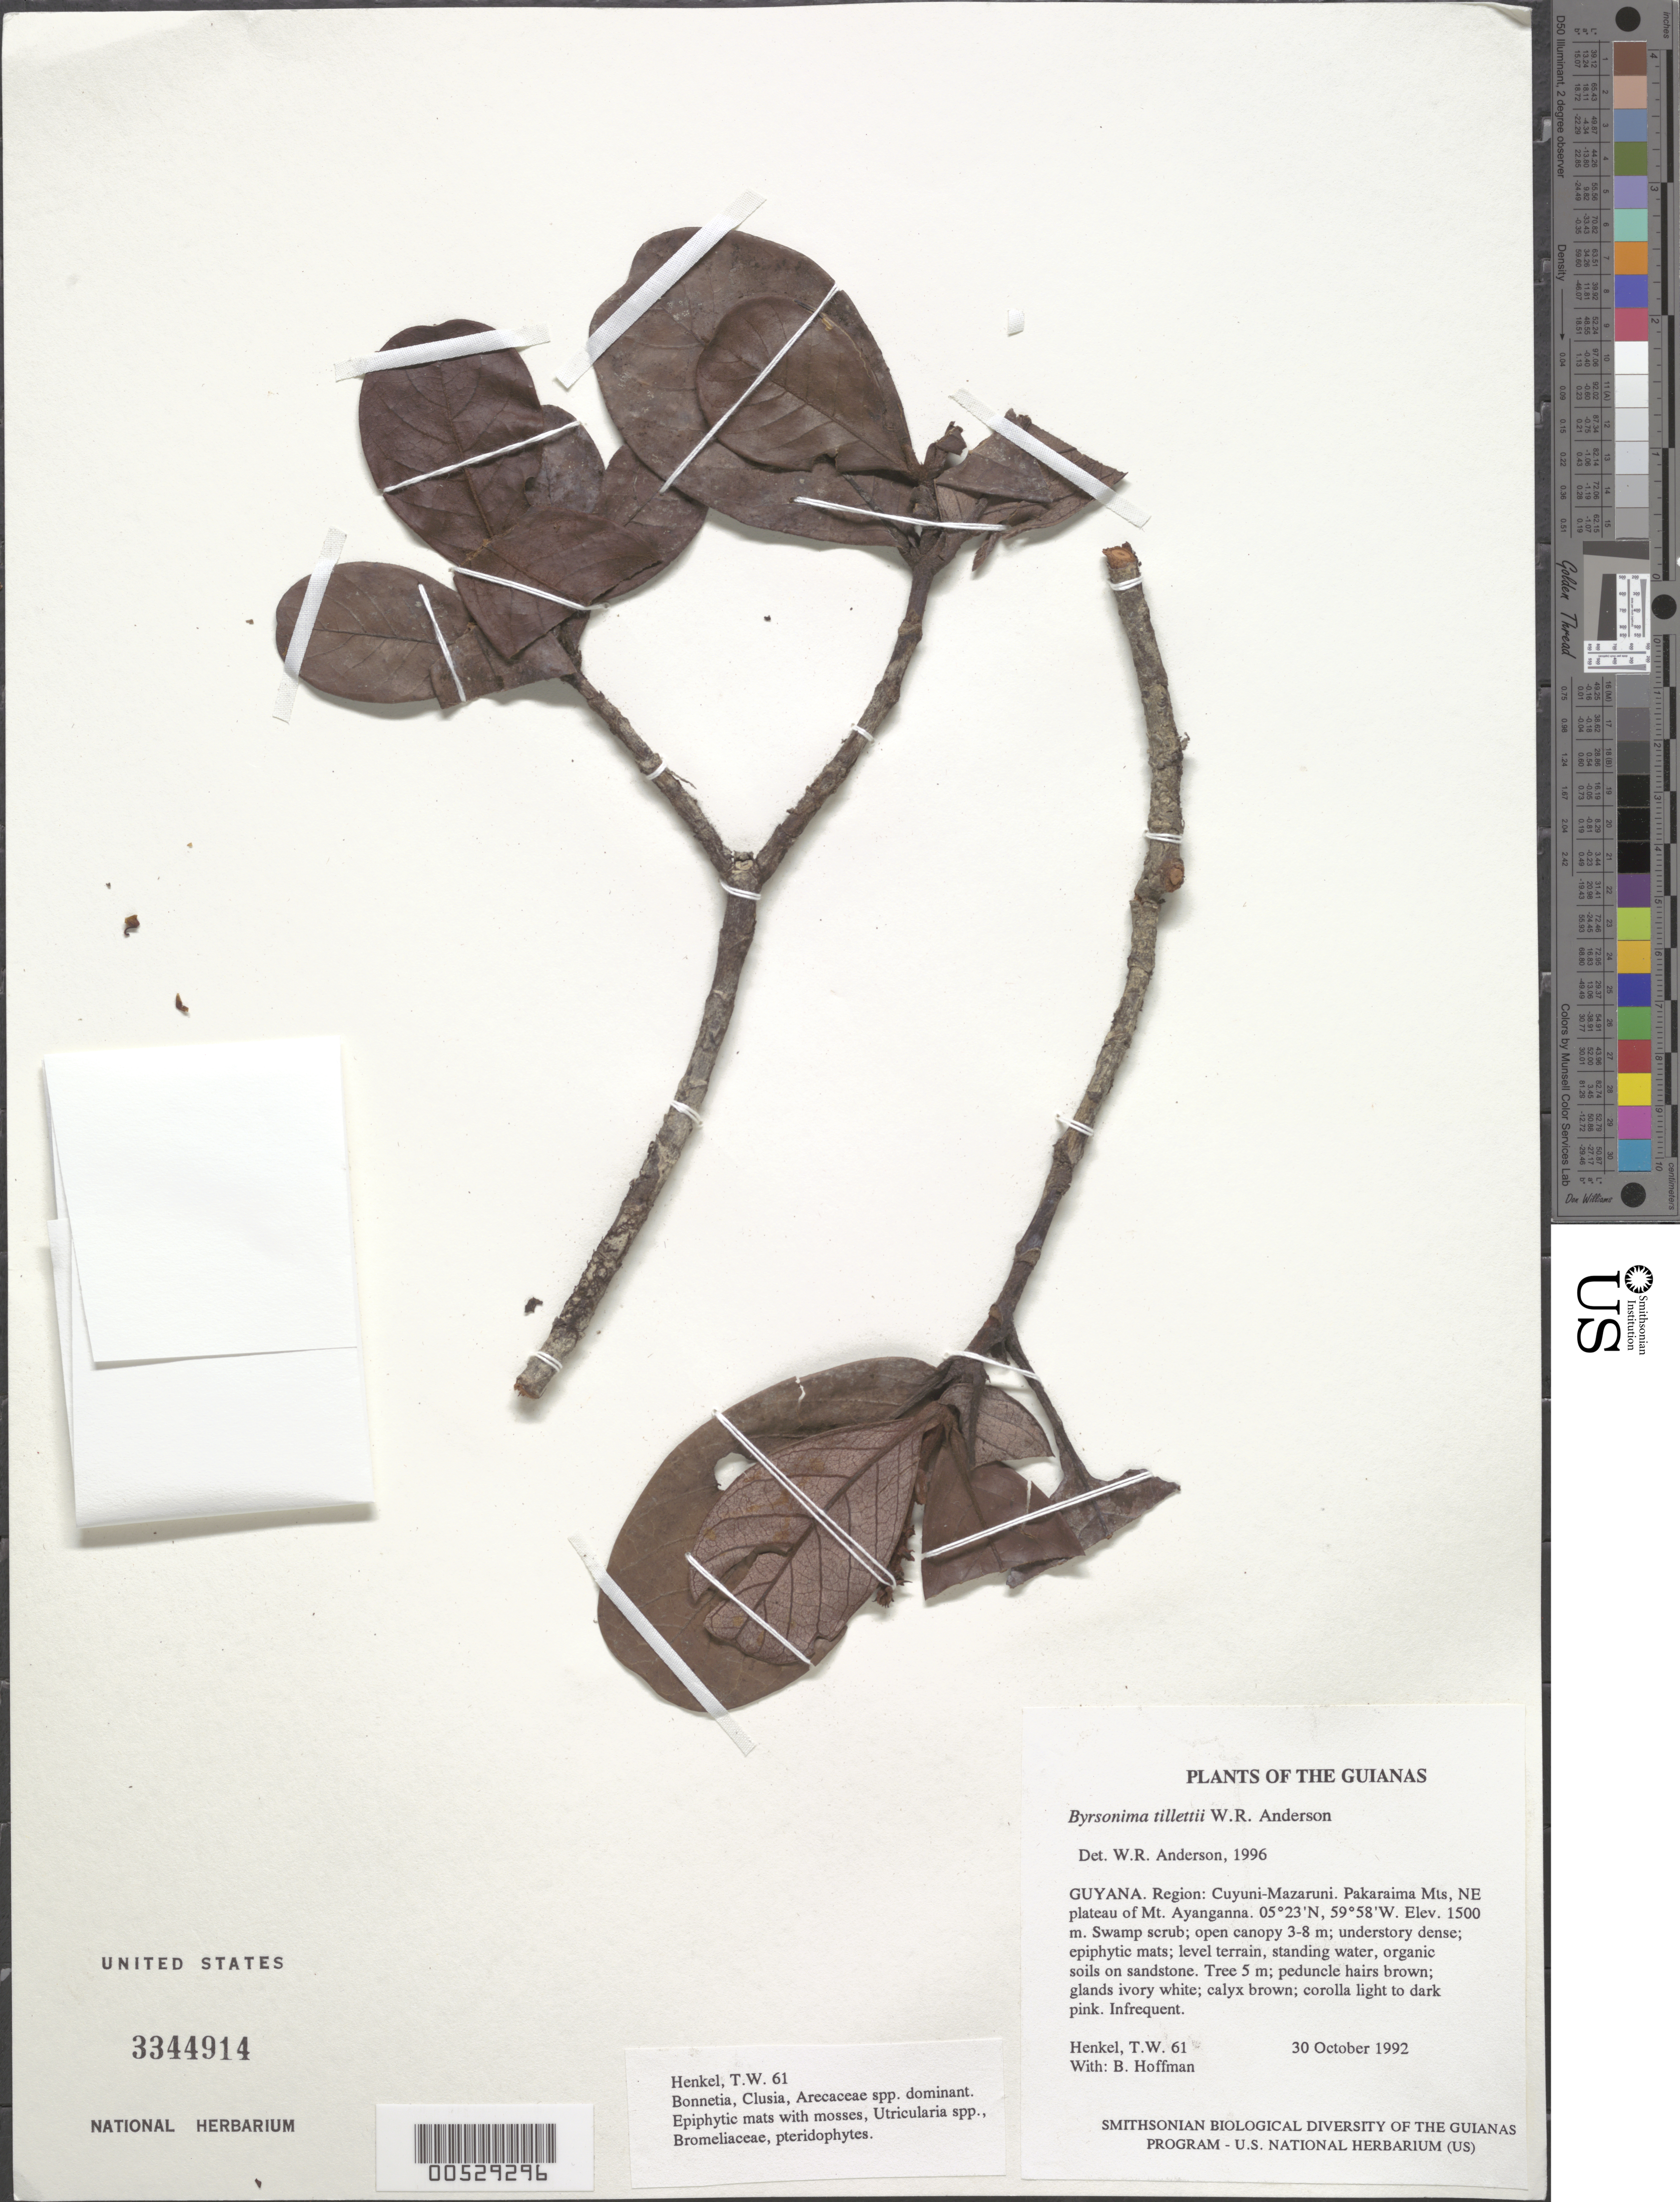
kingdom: Plantae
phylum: Tracheophyta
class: Magnoliopsida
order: Malpighiales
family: Malpighiaceae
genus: Byrsonima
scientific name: Byrsonima tillettii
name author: W.R. Anderson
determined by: Anderson, W. R., (MICH), University of Michigan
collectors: T. Henkel & B. Hoffman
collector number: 61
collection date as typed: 30 October 1992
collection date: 1992-10-30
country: Guyana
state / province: Cuyuni-Mazaruni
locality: Pakaraima Mts, NE plateau of Mt. Ayanganna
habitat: Swamp scrub; open canopy 3-8 m; understory dense; epiphytic mats; level terrain, standing water, organic soils on sandstone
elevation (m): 1500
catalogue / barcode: US 3344914